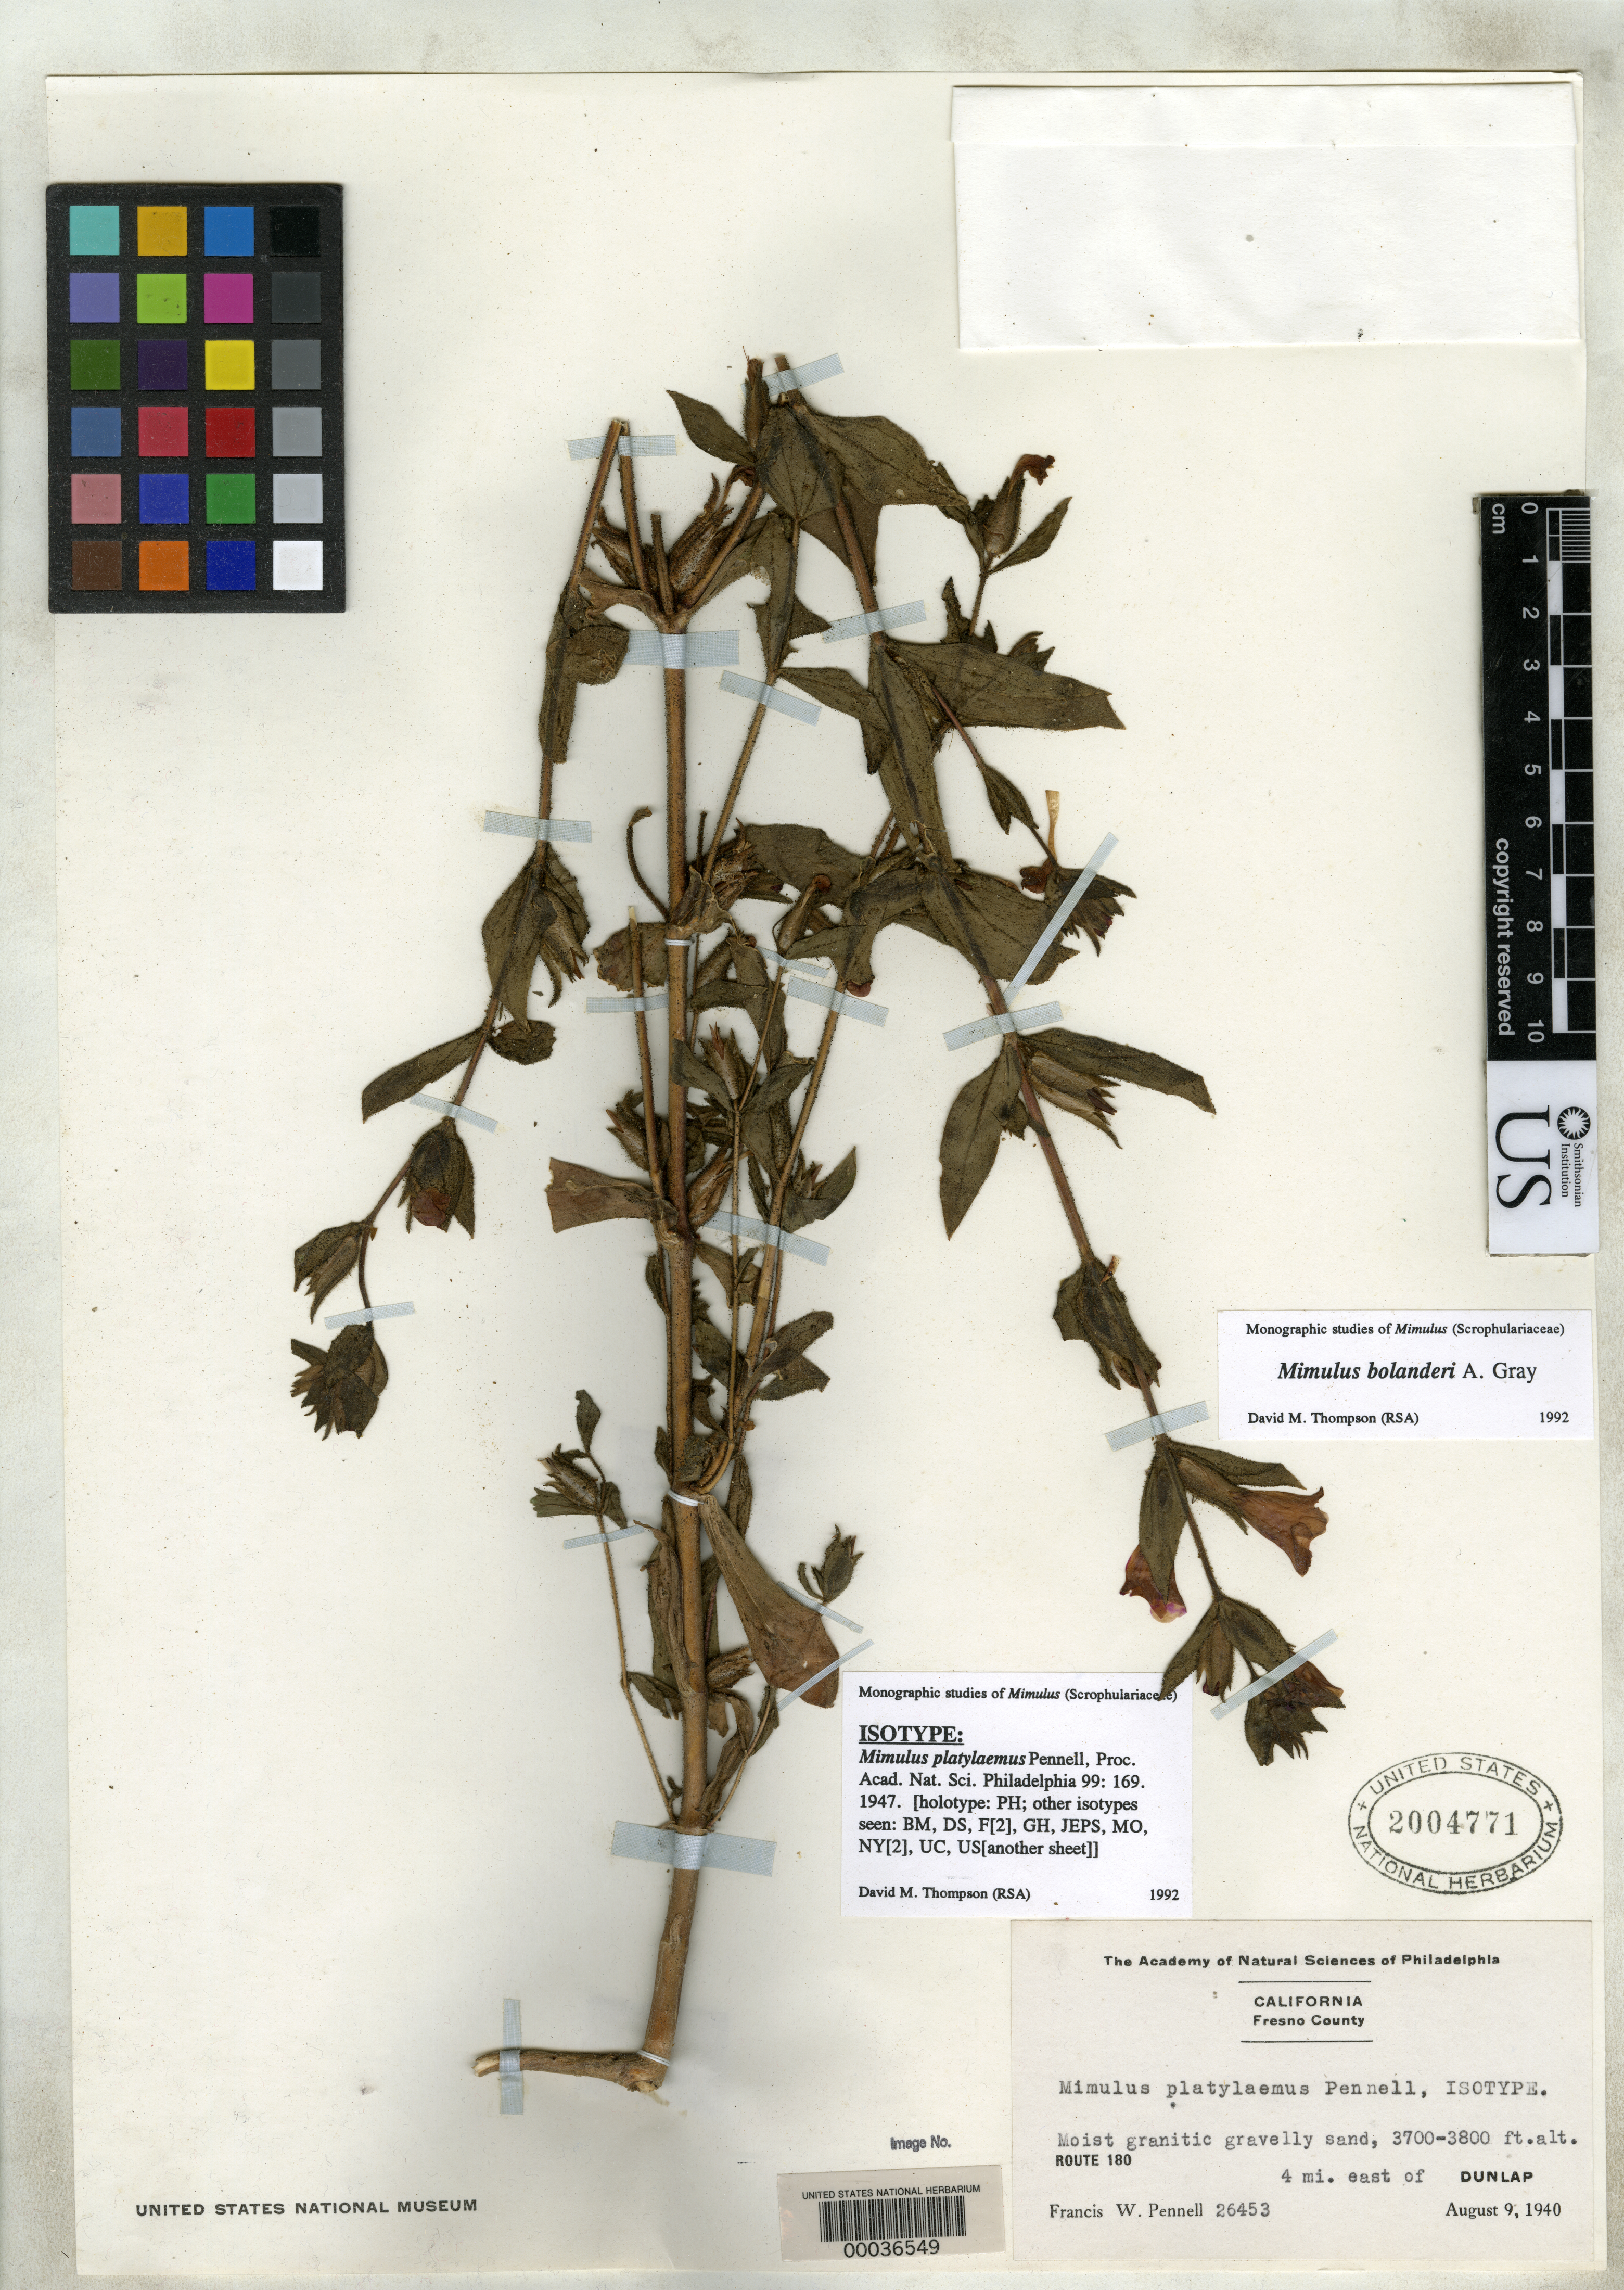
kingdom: Plantae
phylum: Tracheophyta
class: Magnoliopsida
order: Lamiales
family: Phrymaceae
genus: Mimulus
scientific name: Mimulus platylaemus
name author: Pennell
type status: Isotype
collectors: F. W. Pennell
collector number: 26453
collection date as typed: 09 Aug 1940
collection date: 1940-08-09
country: United States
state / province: California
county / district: Fresno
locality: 4 mi E of Dunlap, Route 180.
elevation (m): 1128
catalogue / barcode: US 2004771